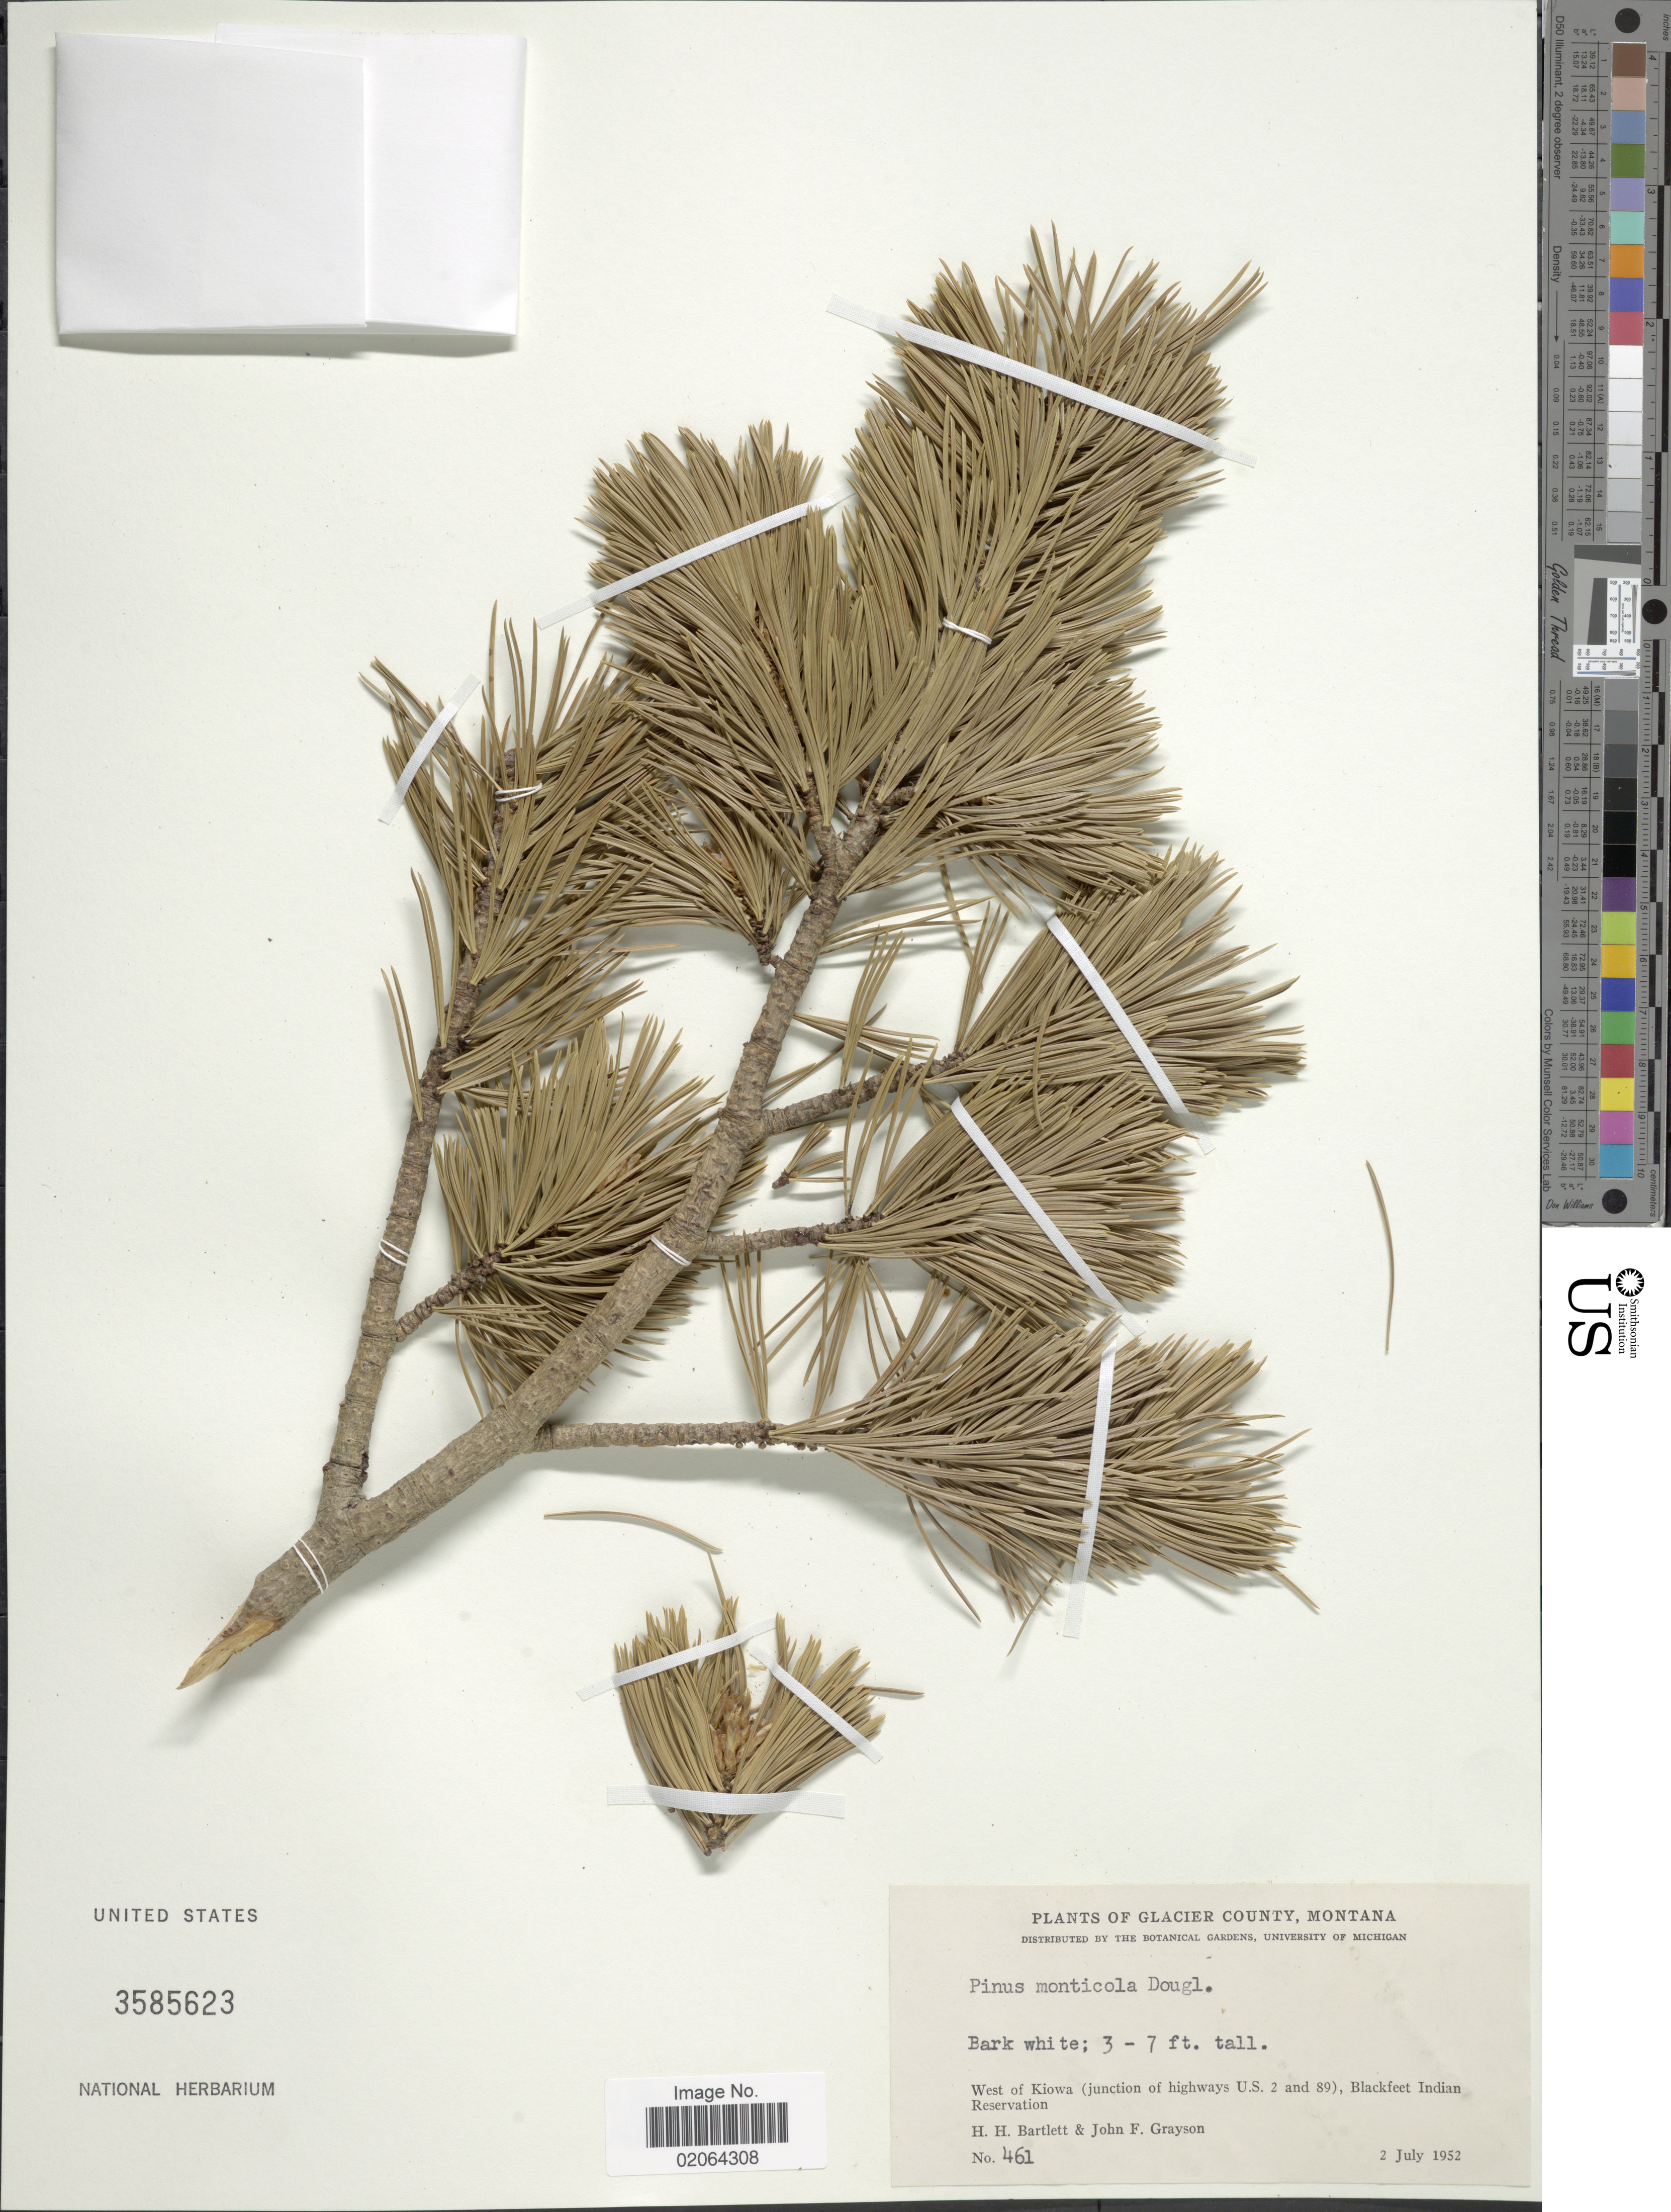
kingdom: Plantae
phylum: Tracheophyta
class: Pinopsida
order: Pinales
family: Pinaceae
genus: Pinus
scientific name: Pinus monticola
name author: Douglas ex D. Don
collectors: H. H. Bartlett & J. Grayson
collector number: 461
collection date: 1952-07-02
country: United States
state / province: Montana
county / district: Glacier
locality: Montana. West of Kiowa (junction of highway U.S. 2 and 89), Blackfeet Indian Reservation.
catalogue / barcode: US 3585623